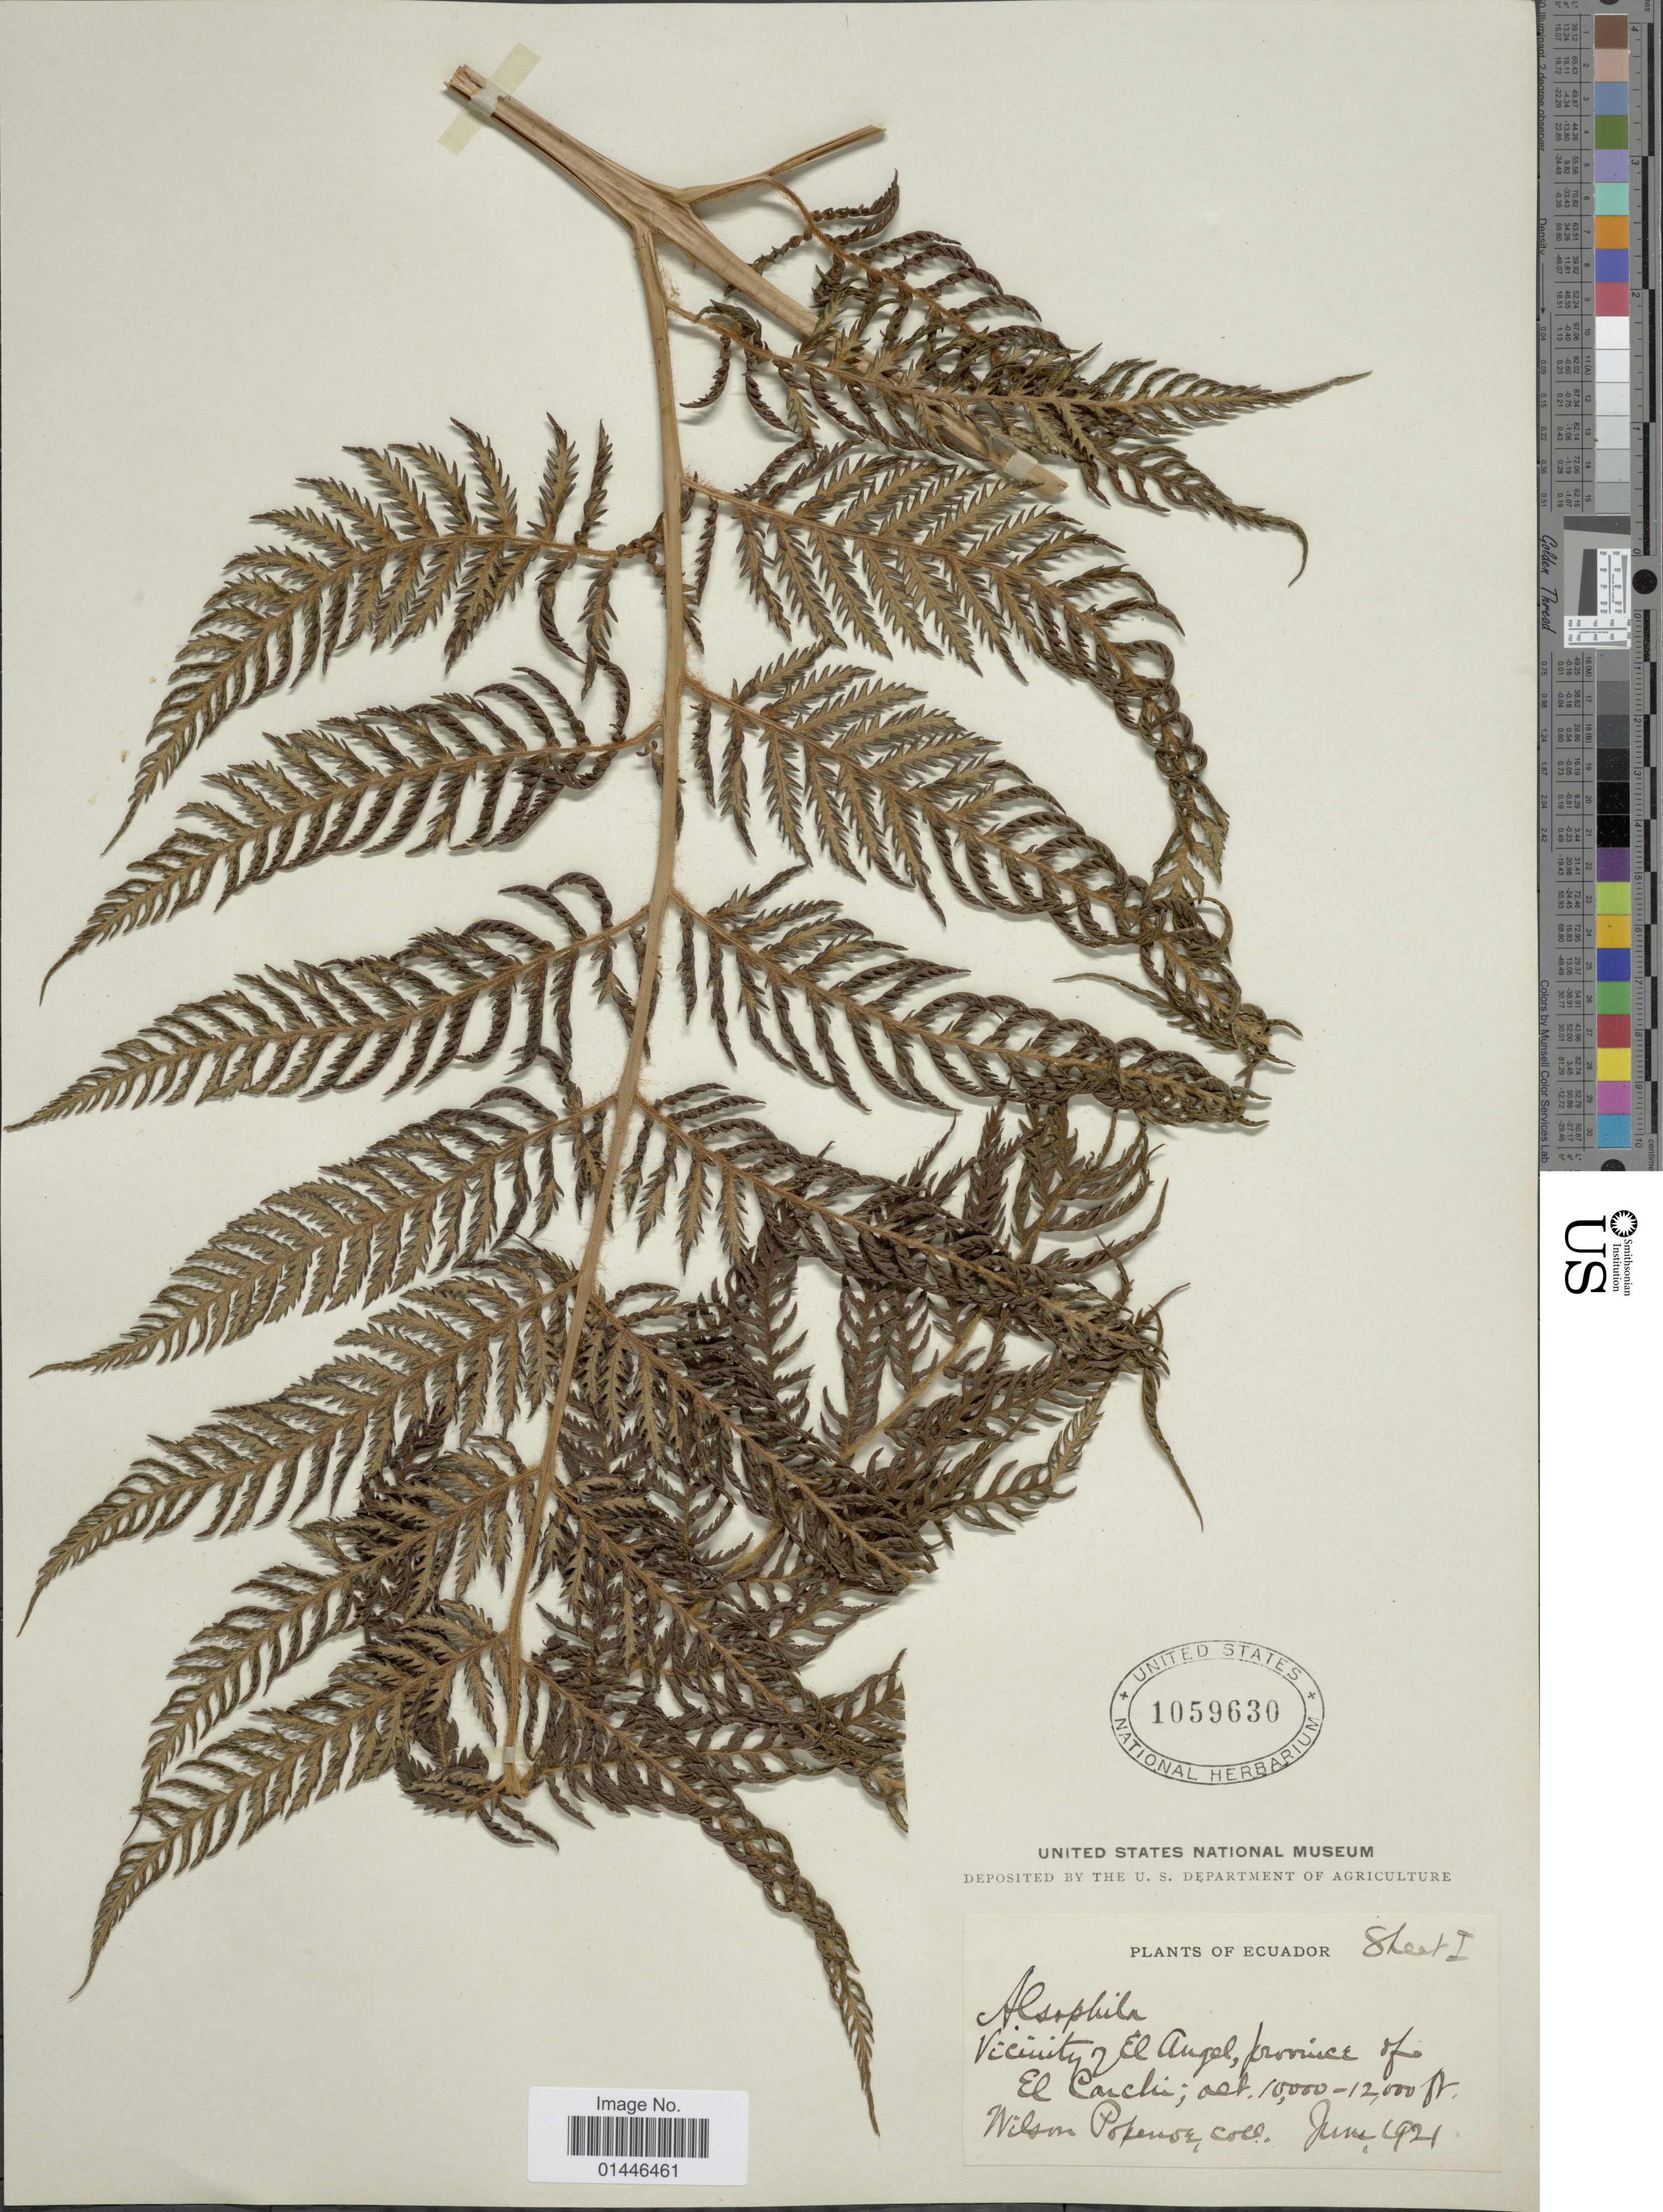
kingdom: Plantae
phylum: Tracheophyta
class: Polypodiopsida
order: Cyatheales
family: Dicksoniaceae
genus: Lophosoria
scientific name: Lophosoria quadripinnata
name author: (J.F. Gmel.) C. Chr.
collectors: W. Popenoe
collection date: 1921-06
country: Ecuador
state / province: Carchi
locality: Vicinity of El Angel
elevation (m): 3048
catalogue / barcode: US 1059630